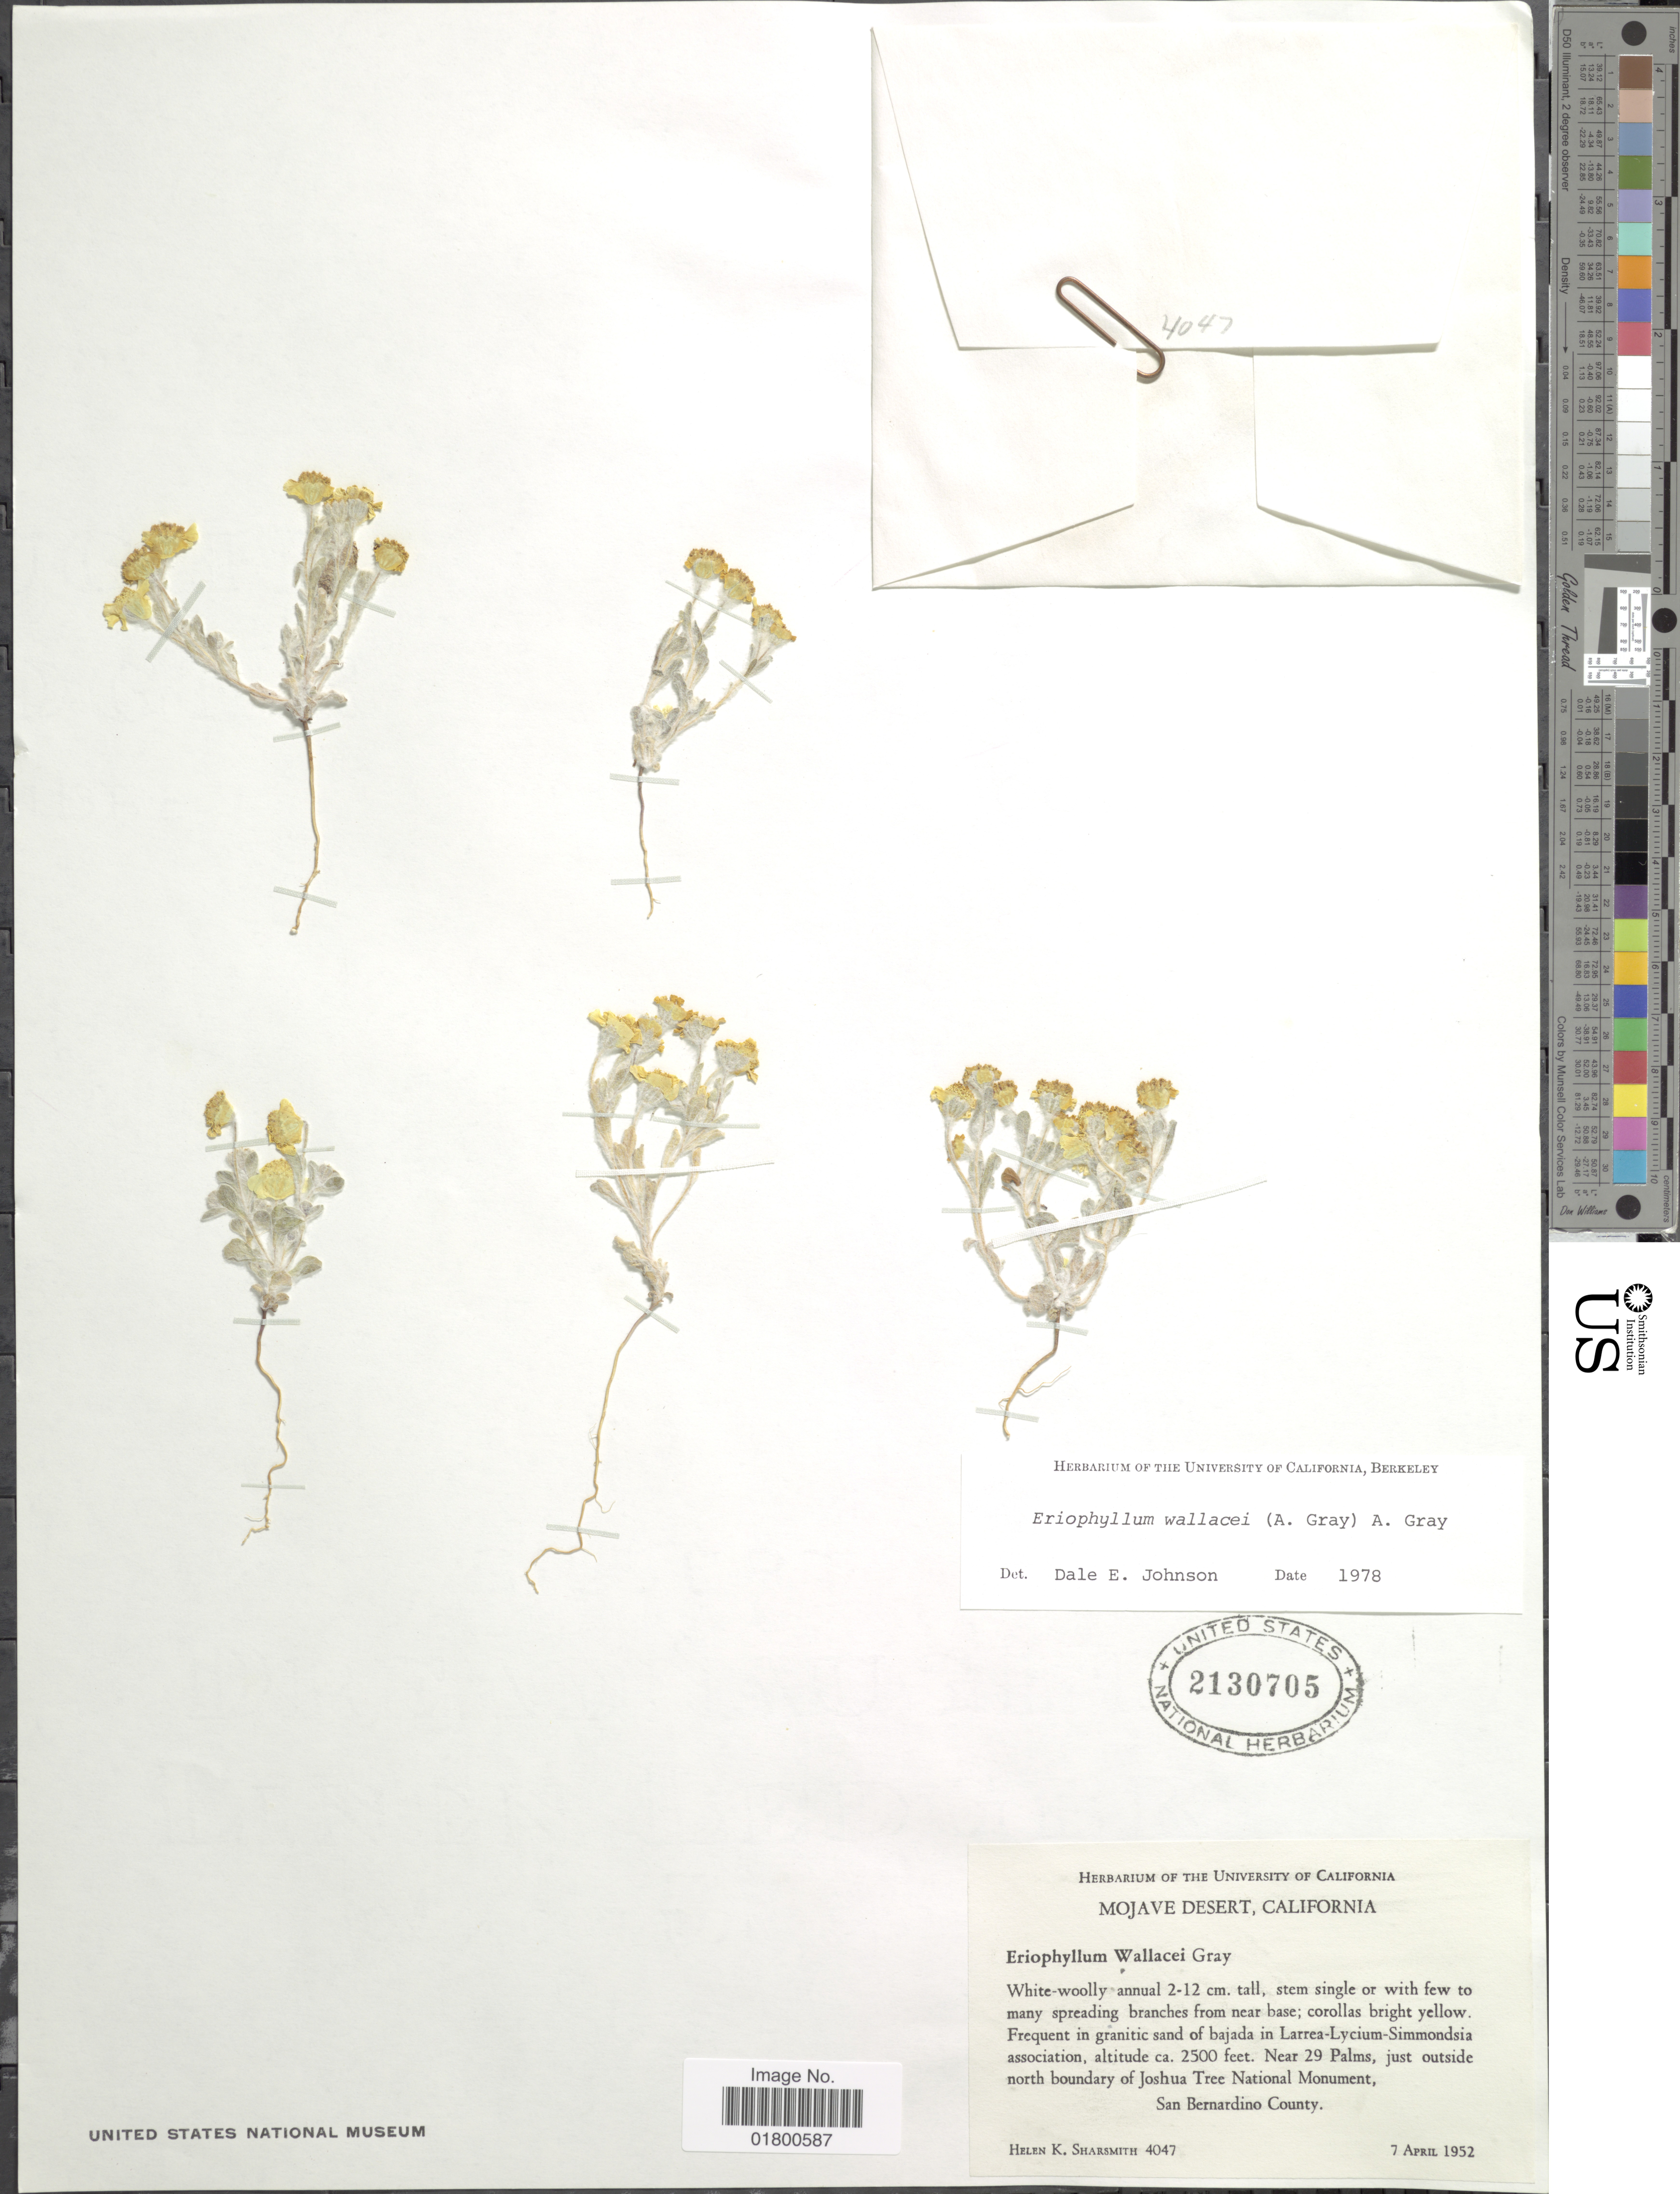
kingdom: Plantae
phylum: Tracheophyta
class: Magnoliopsida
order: Asterales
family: Asteraceae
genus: Eriophyllum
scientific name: Eriophyllum wallacei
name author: (A. Gray) A. Gray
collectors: H. Sharsmith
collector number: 4047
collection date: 1952-04-07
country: United States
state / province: California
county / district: San Bernardino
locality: Mojave Desert, California, Near 29 Palms, just outside north boundary of Joshua Tree National Monument, San Bernardino County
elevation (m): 762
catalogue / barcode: US 2130705